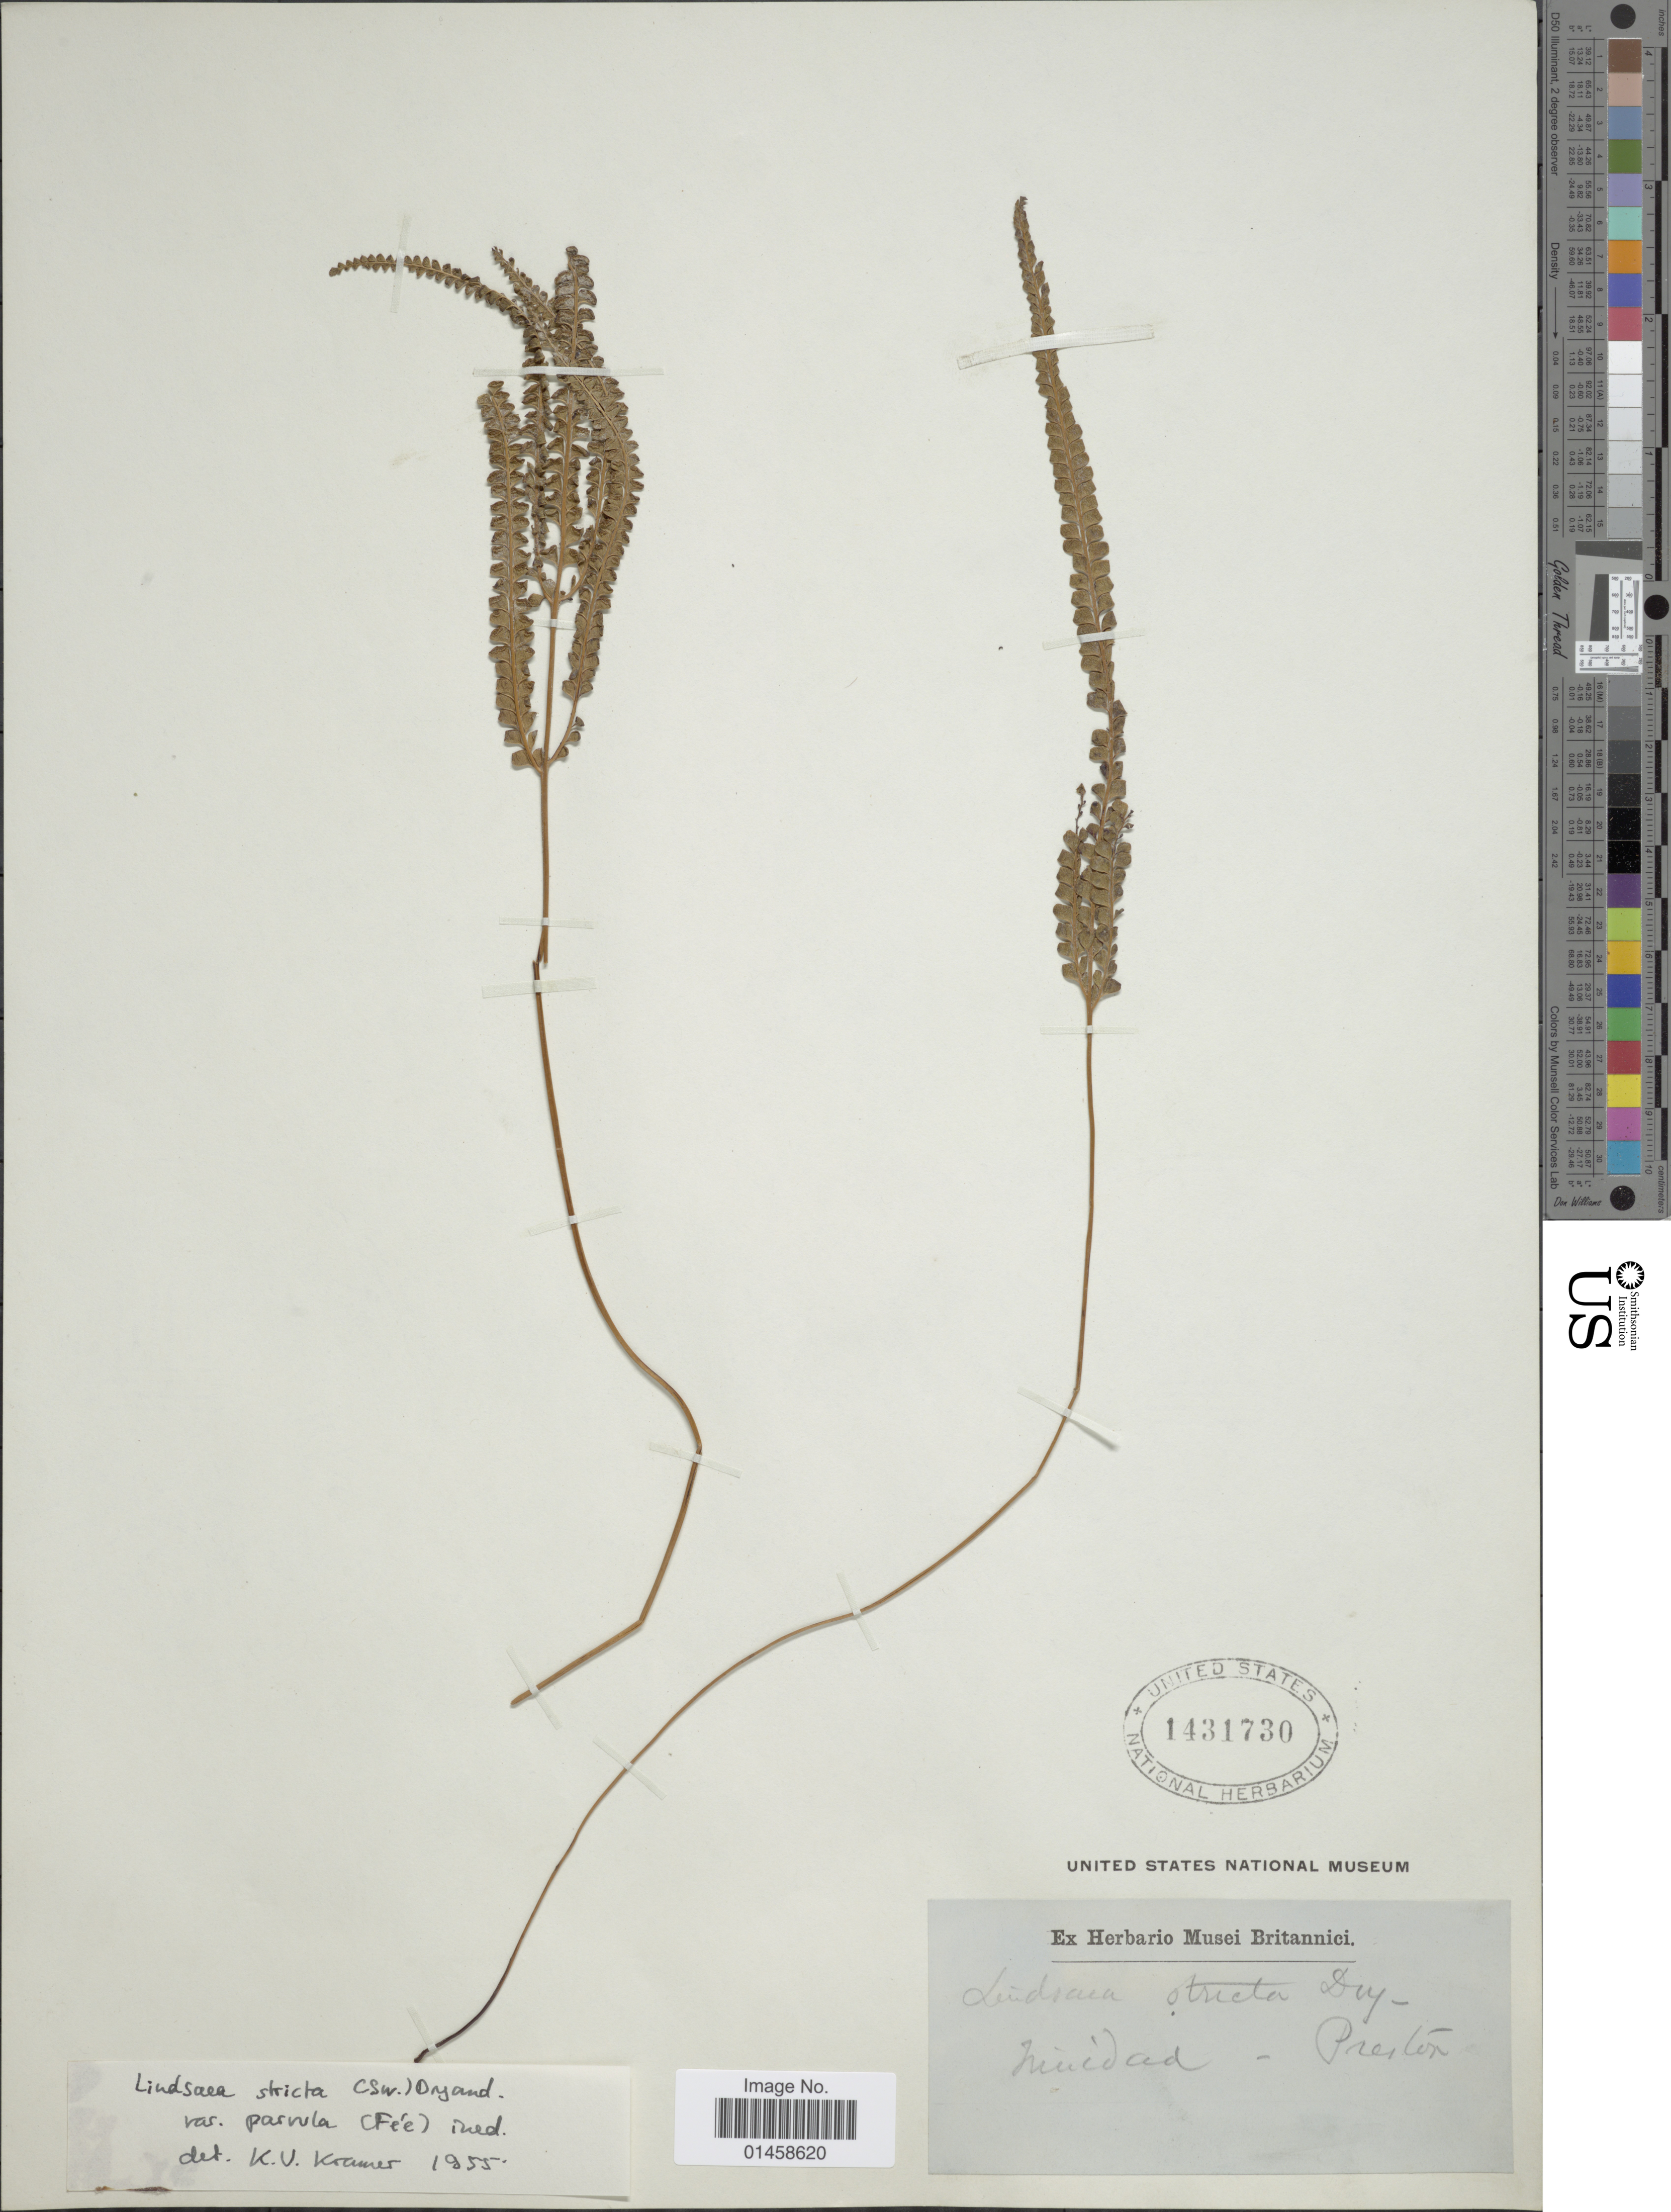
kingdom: Plantae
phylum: Tracheophyta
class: Polypodiopsida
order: Polypodiales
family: Lindsaeaceae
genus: Lindsaea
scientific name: Lindsaea stricta var. parvula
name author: (Fée) K.U. Kramer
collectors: Preston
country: Trinidad and Tobago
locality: Trinidad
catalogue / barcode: US 1431730